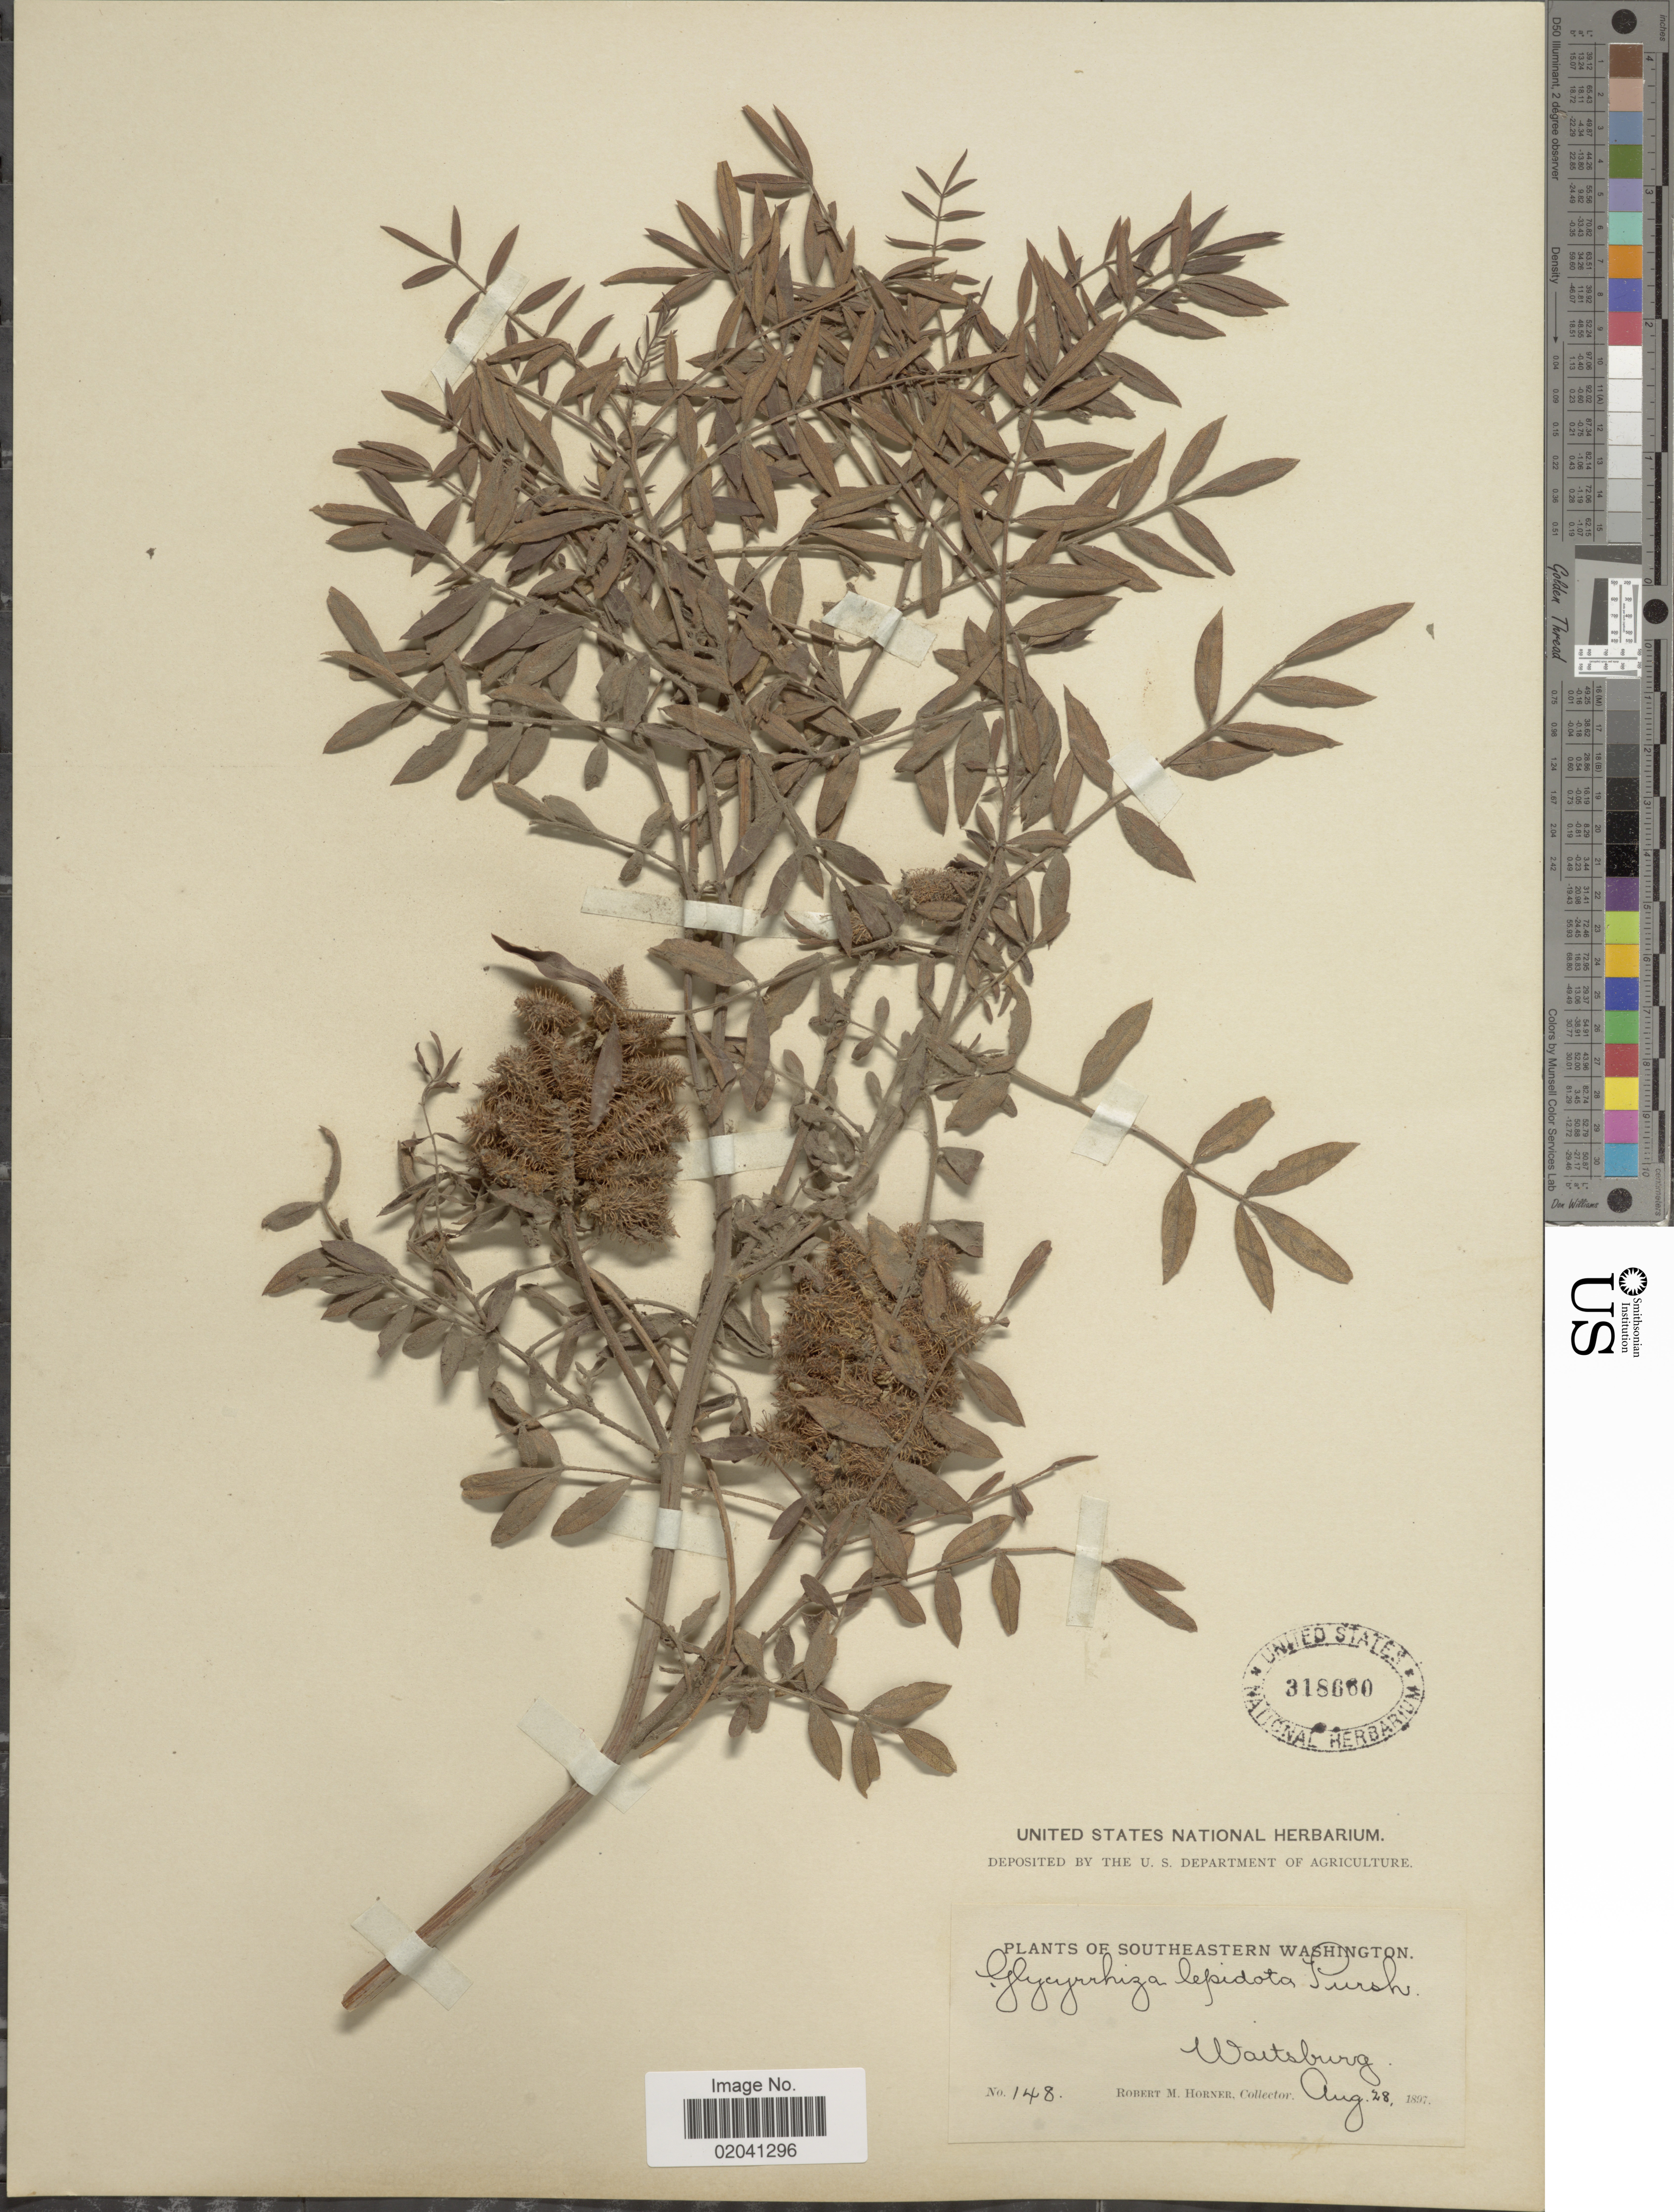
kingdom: Plantae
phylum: Tracheophyta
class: Magnoliopsida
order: Fabales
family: Fabaceae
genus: Glycyrrhiza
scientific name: Glycyrrhiza lepidota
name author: Pursh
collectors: R. Horner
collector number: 148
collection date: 1897-08-28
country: United States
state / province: Washington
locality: Southeastern Washington. Waitsburg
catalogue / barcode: US 318660